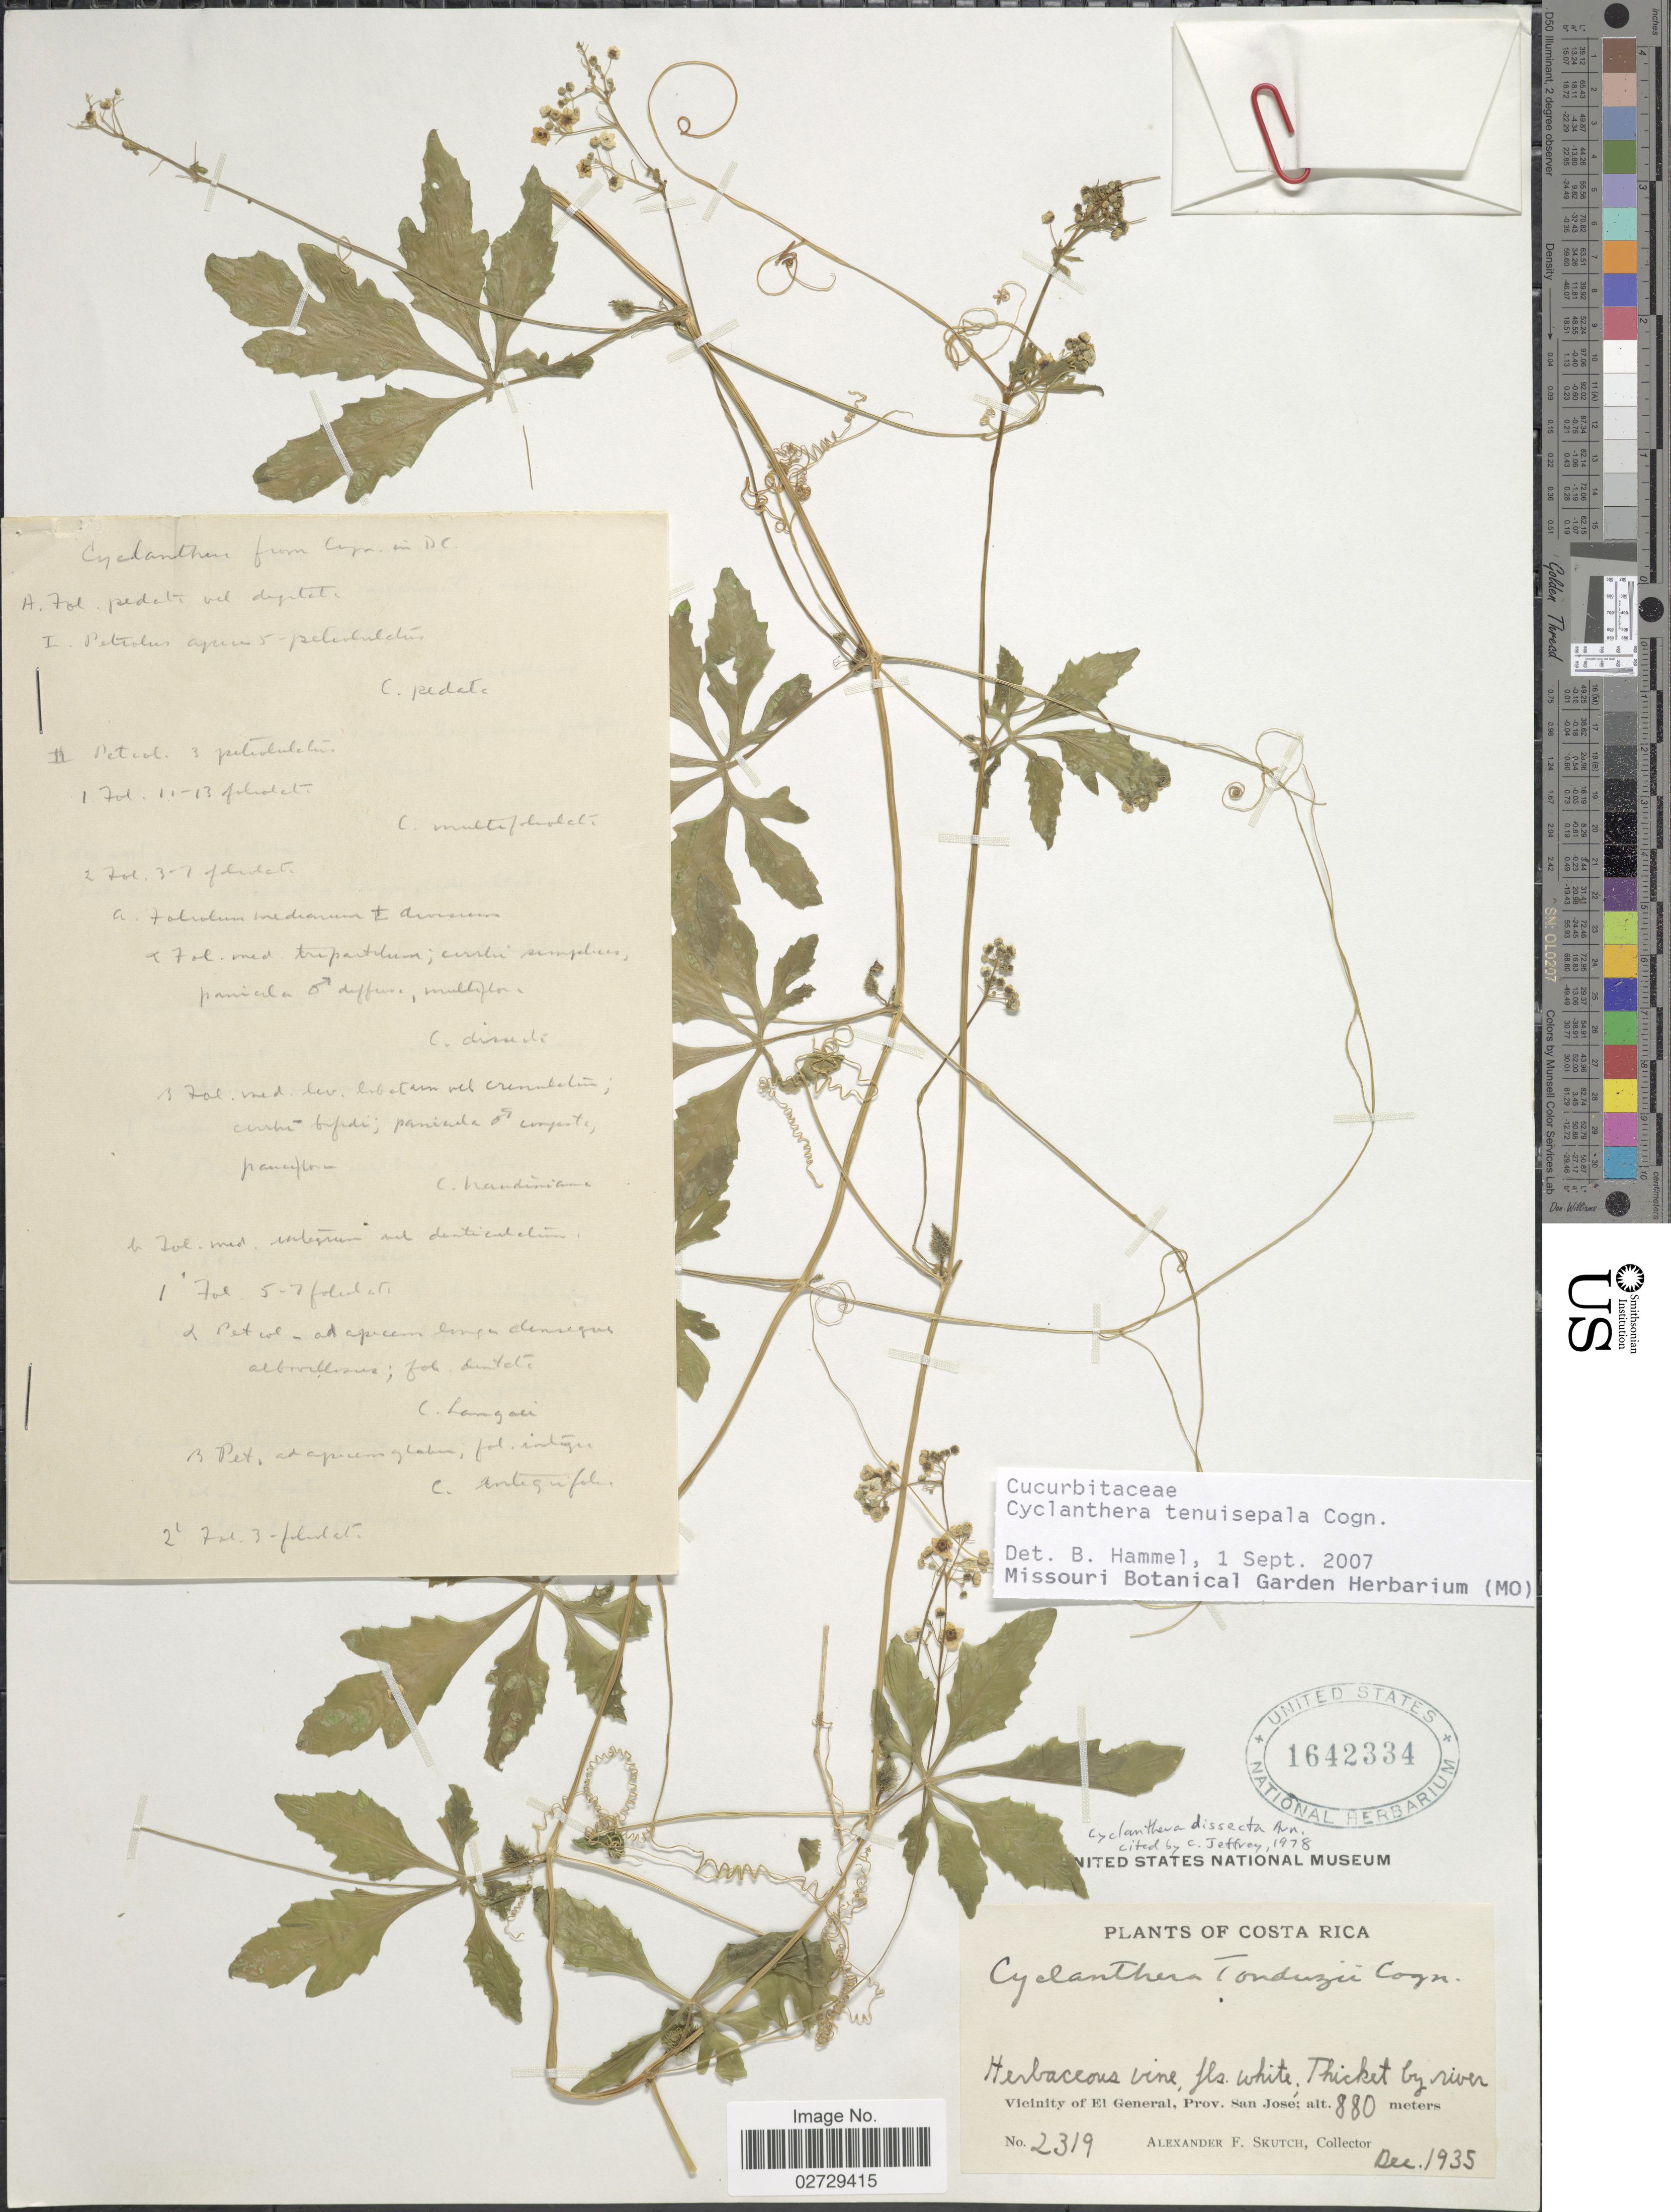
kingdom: Plantae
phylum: Tracheophyta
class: Magnoliopsida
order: Cucurbitales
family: Cucurbitaceae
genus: Cyclanthera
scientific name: Cyclanthera tenuisepala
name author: Cogn.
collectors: A. F. Skutch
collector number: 2319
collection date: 1935-12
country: Costa Rica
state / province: San José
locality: Thicket by river. Vicinity of El General.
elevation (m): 880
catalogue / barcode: US 1642334